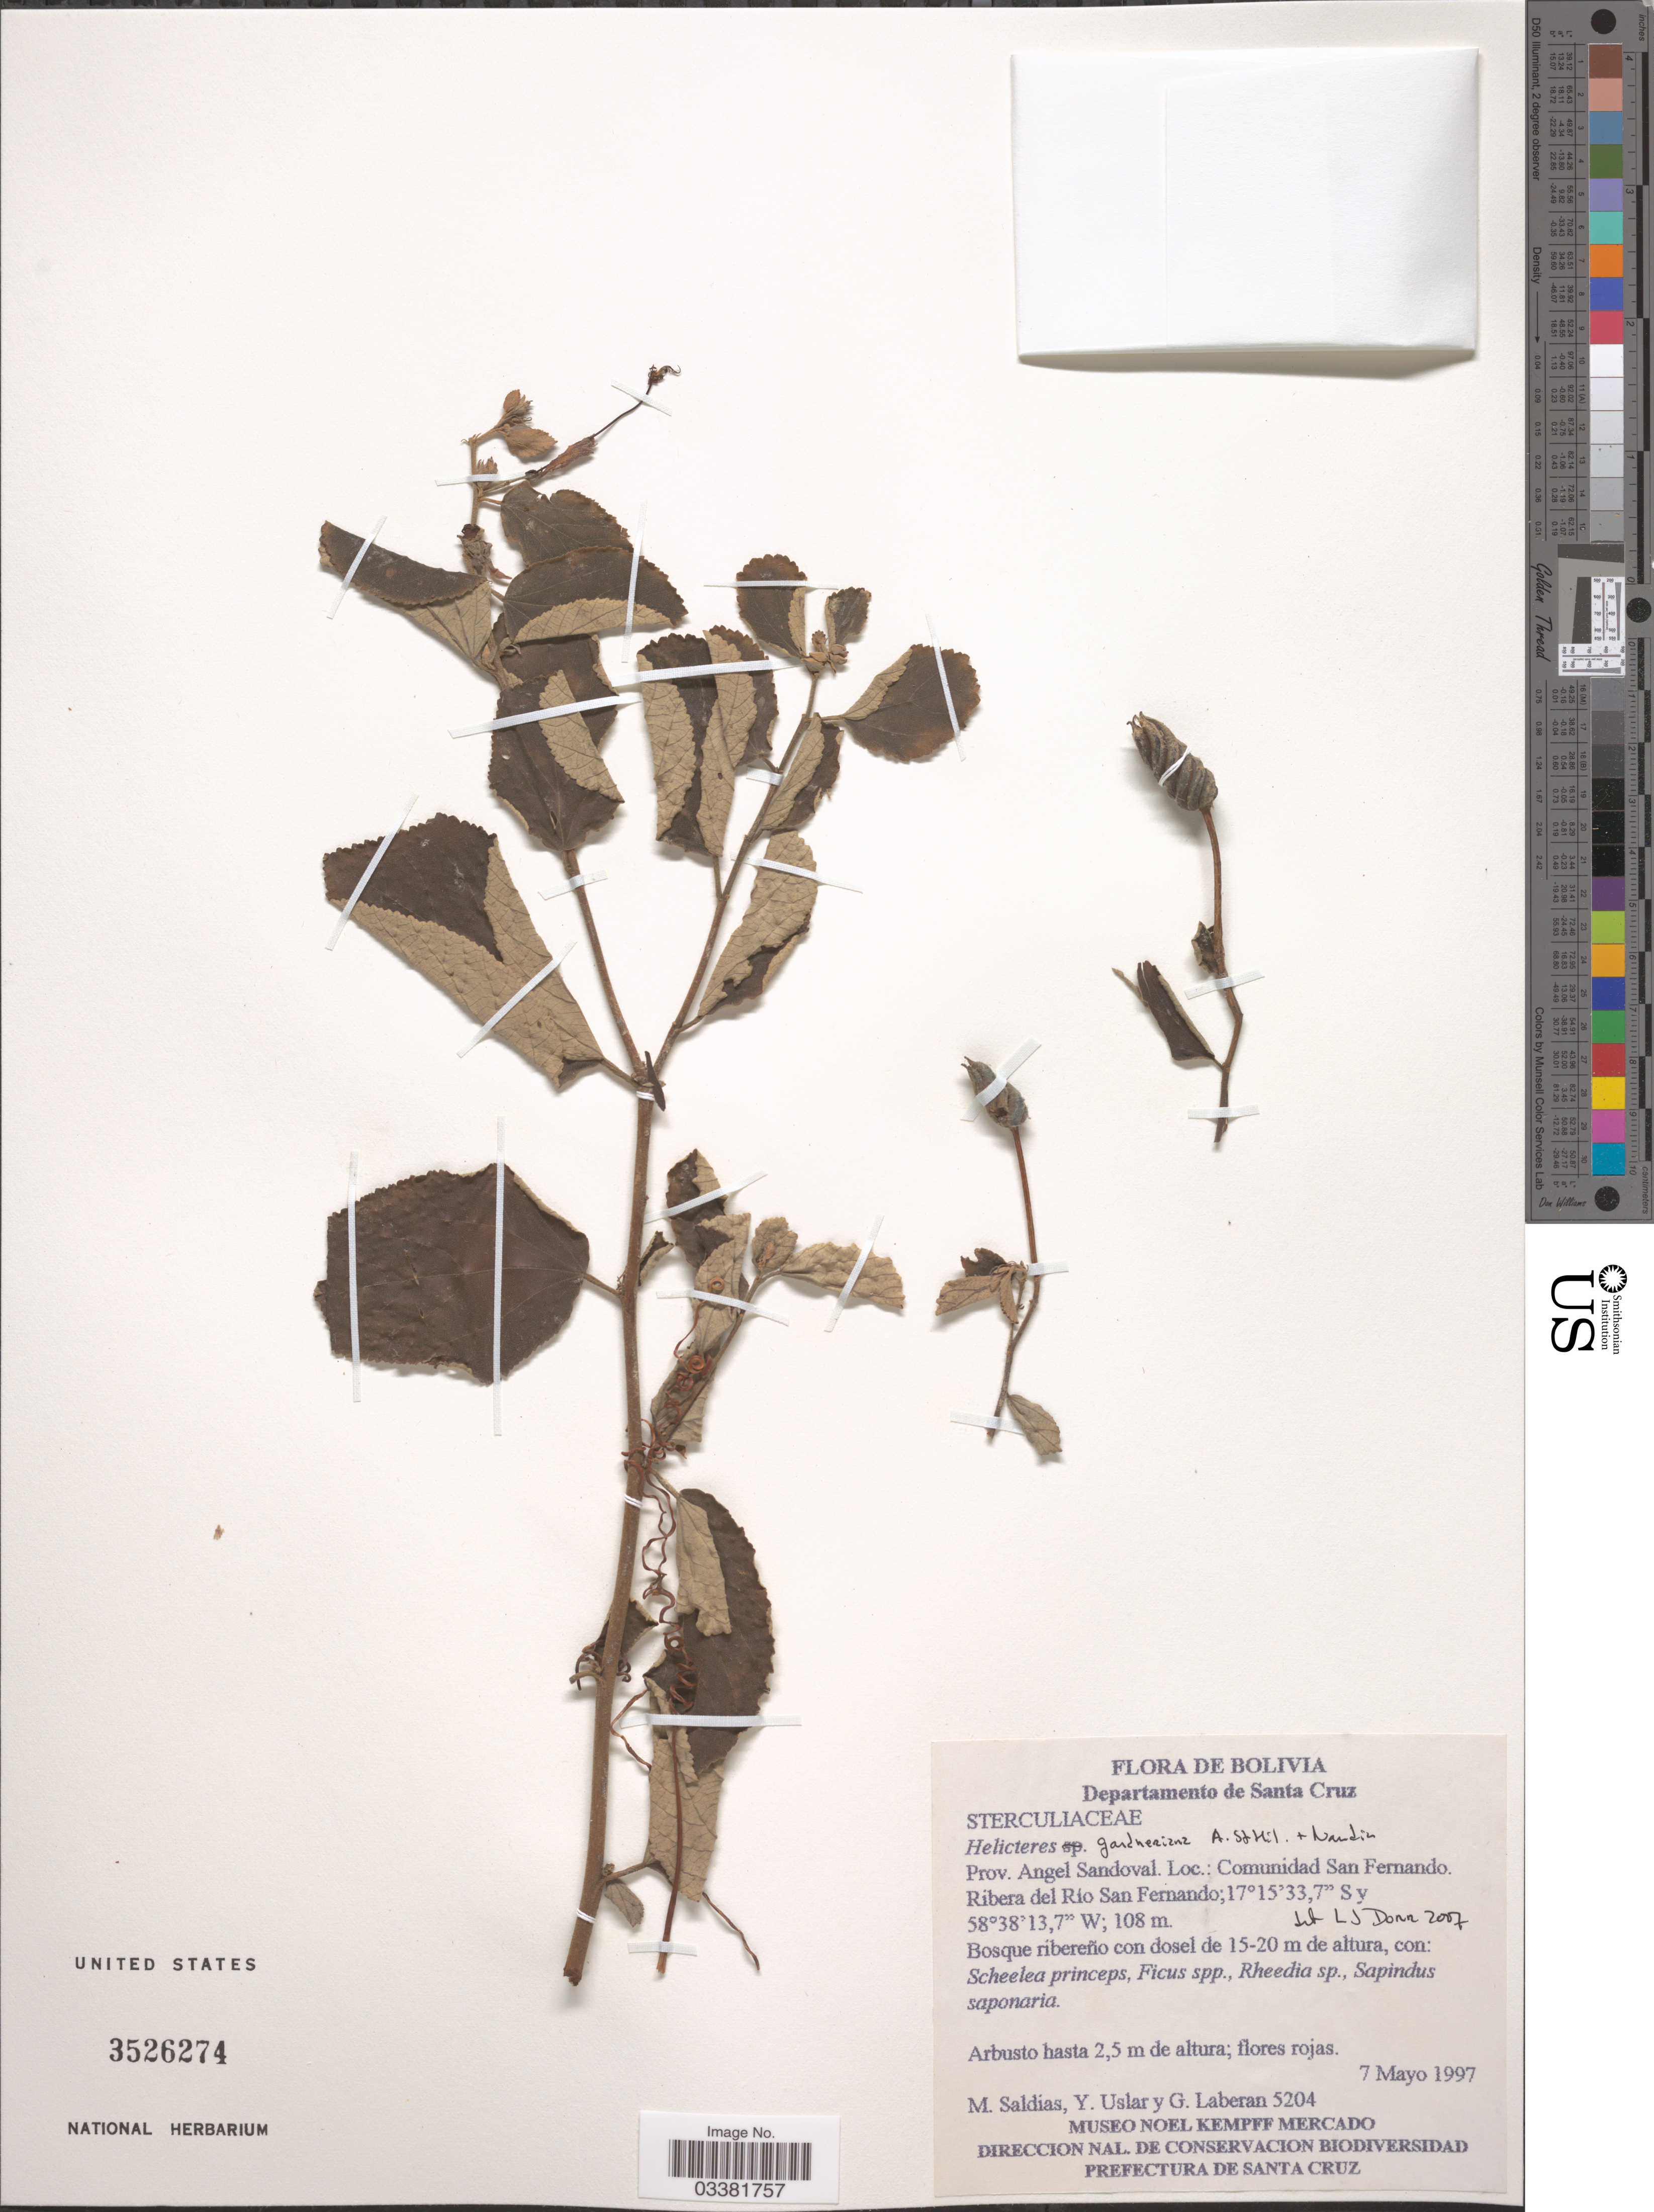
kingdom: Plantae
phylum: Tracheophyta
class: Magnoliopsida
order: Malvales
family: Malvaceae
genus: Helicteres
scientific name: Helicteres gardneriana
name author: A. St.-Hil. & Naudin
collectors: M. Saldias, Y. Uslar & G. Laberan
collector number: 5204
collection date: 1997-05-07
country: Bolivia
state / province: Santa Cruz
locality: Departamento de Santa Cruz. Proiv. Angel Sandobal. Comunidad San Fernando. Ribera del Río San Fernando.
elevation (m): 108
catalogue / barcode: US 3526274